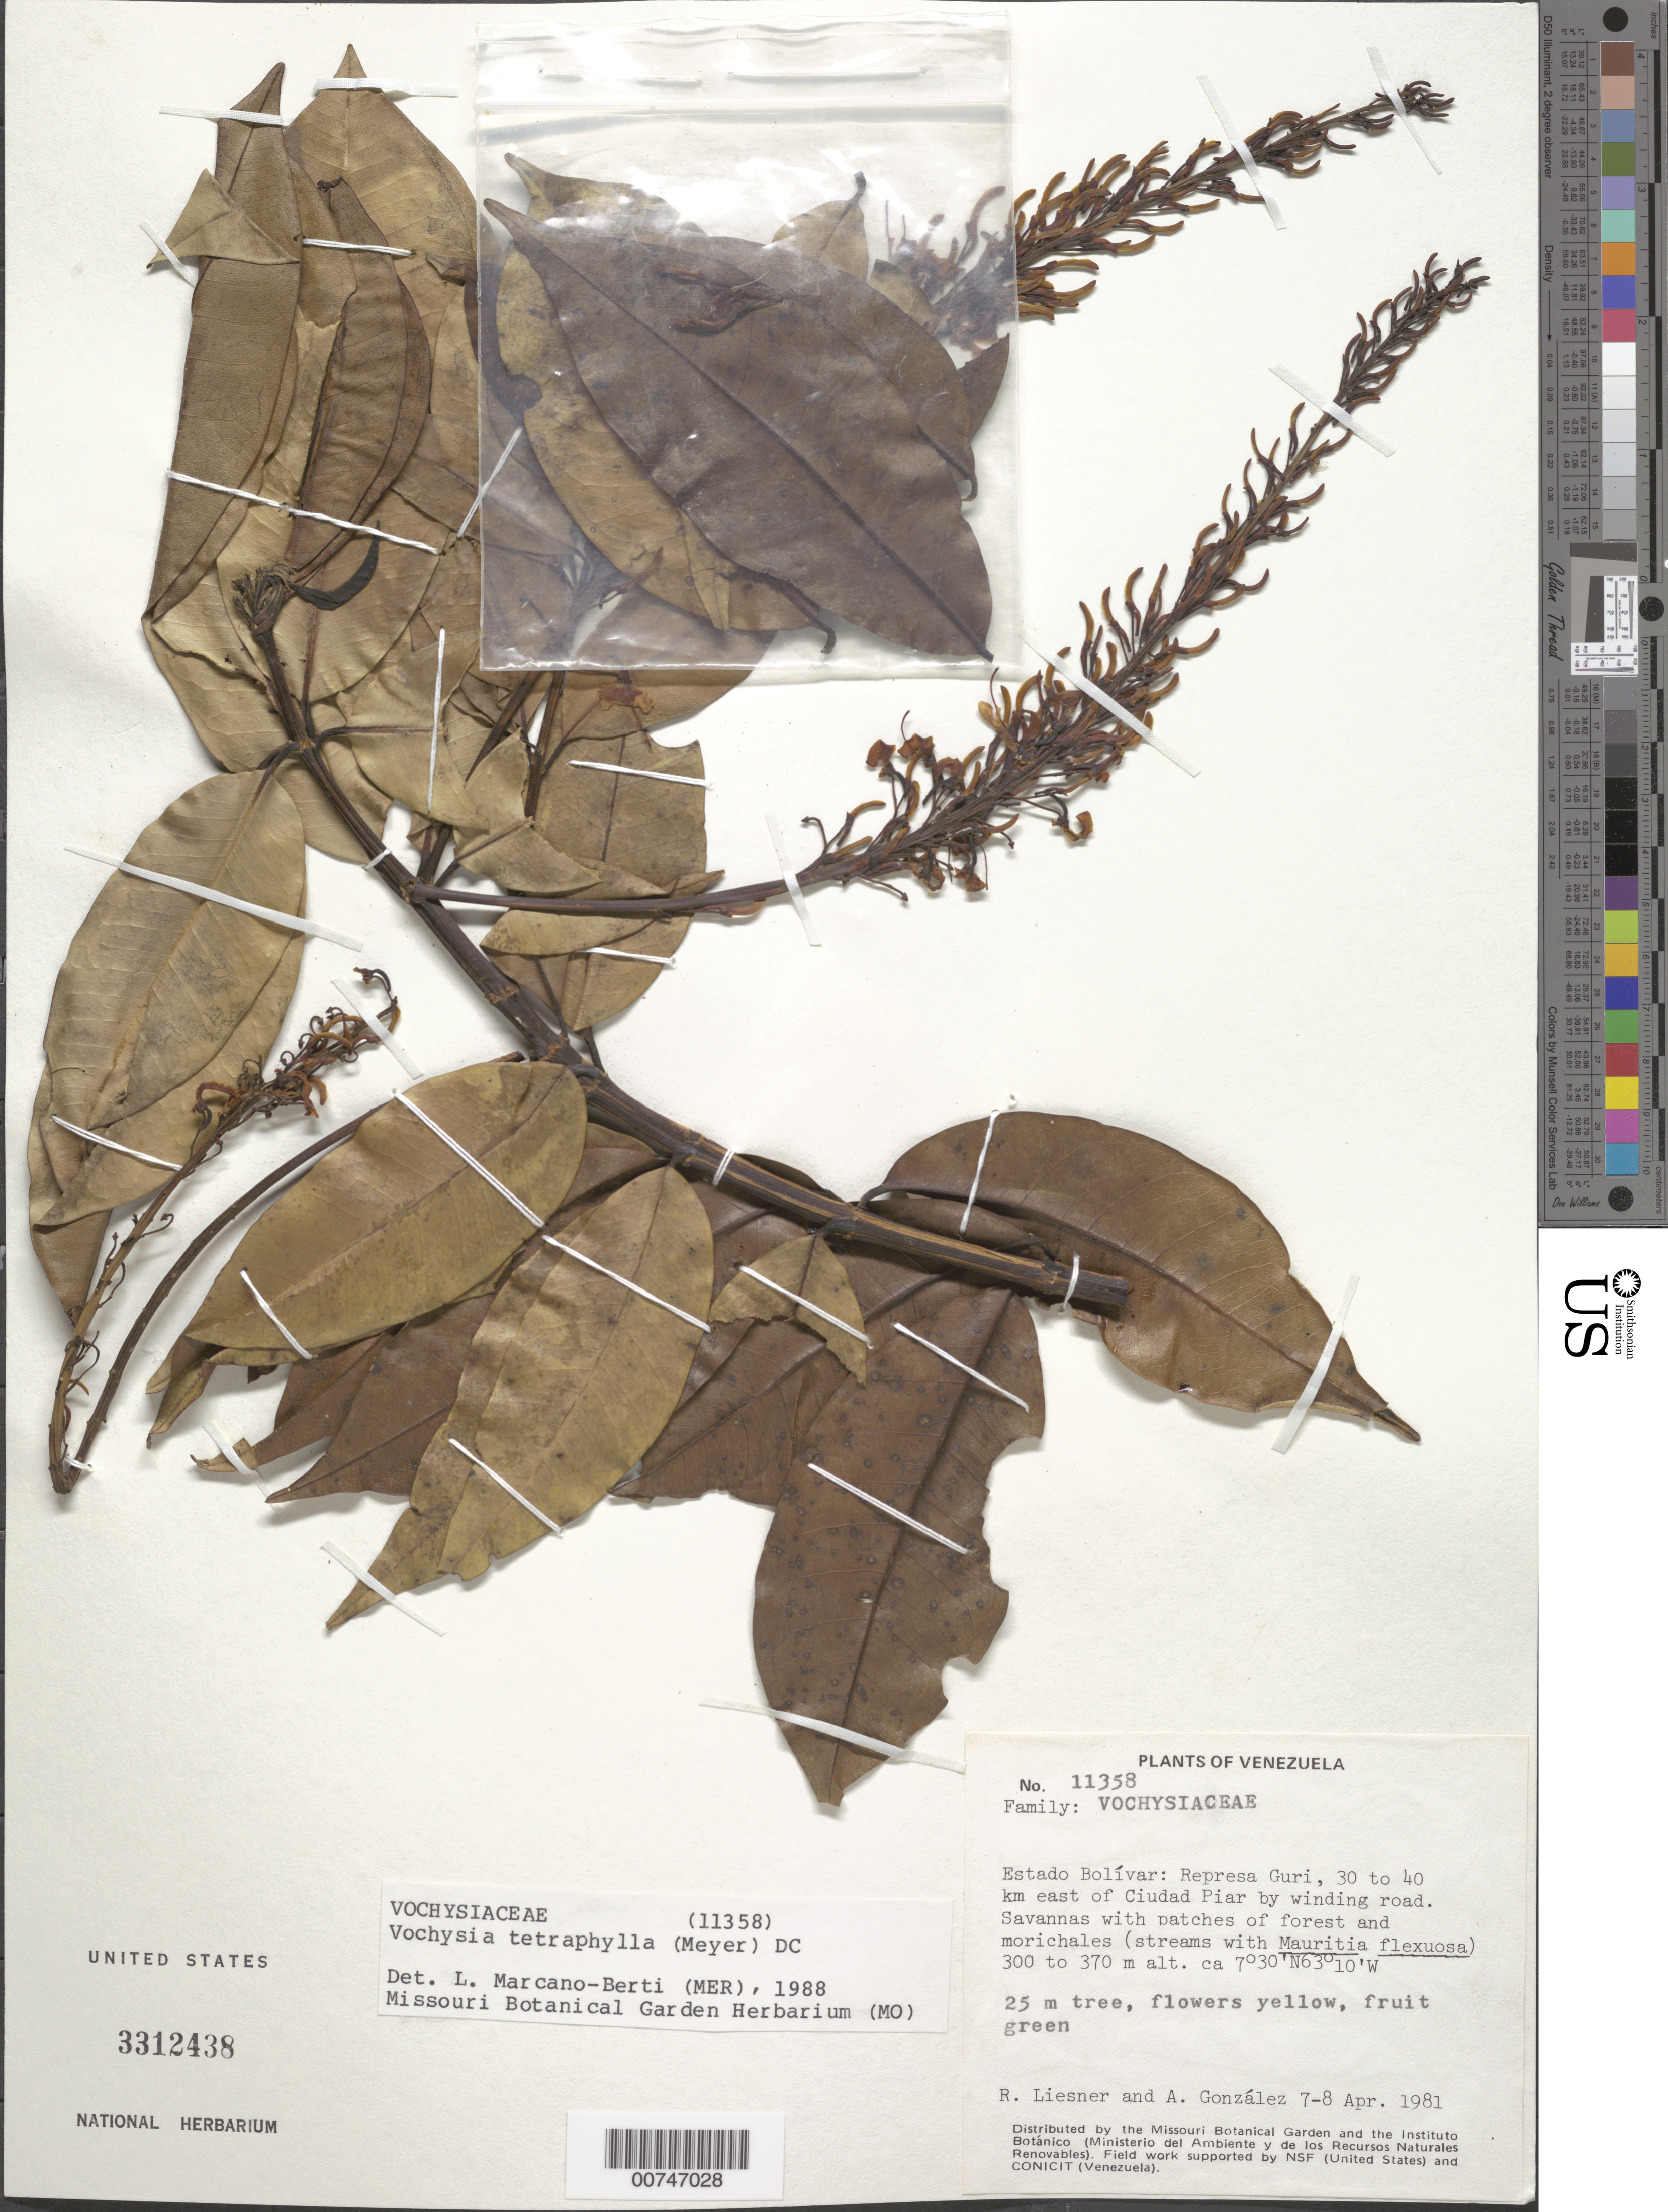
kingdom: Plantae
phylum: Tracheophyta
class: Magnoliopsida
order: Myrtales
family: Vochysiaceae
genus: Vochysia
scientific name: Vochysia tetraphylla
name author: (G. Mey.) DC.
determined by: Marcano-Berti, L.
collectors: R. L. Liesner & A. C. González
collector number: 11358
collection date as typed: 7-Apr-81 to 8-Apr-81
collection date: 1981-04-07/1981-04-08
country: Venezuela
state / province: Bolívar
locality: Represa Guri, 30-40 km E of Ciudad Piar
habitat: Savannas with patches of forest and morichales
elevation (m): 300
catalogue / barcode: US 3312438